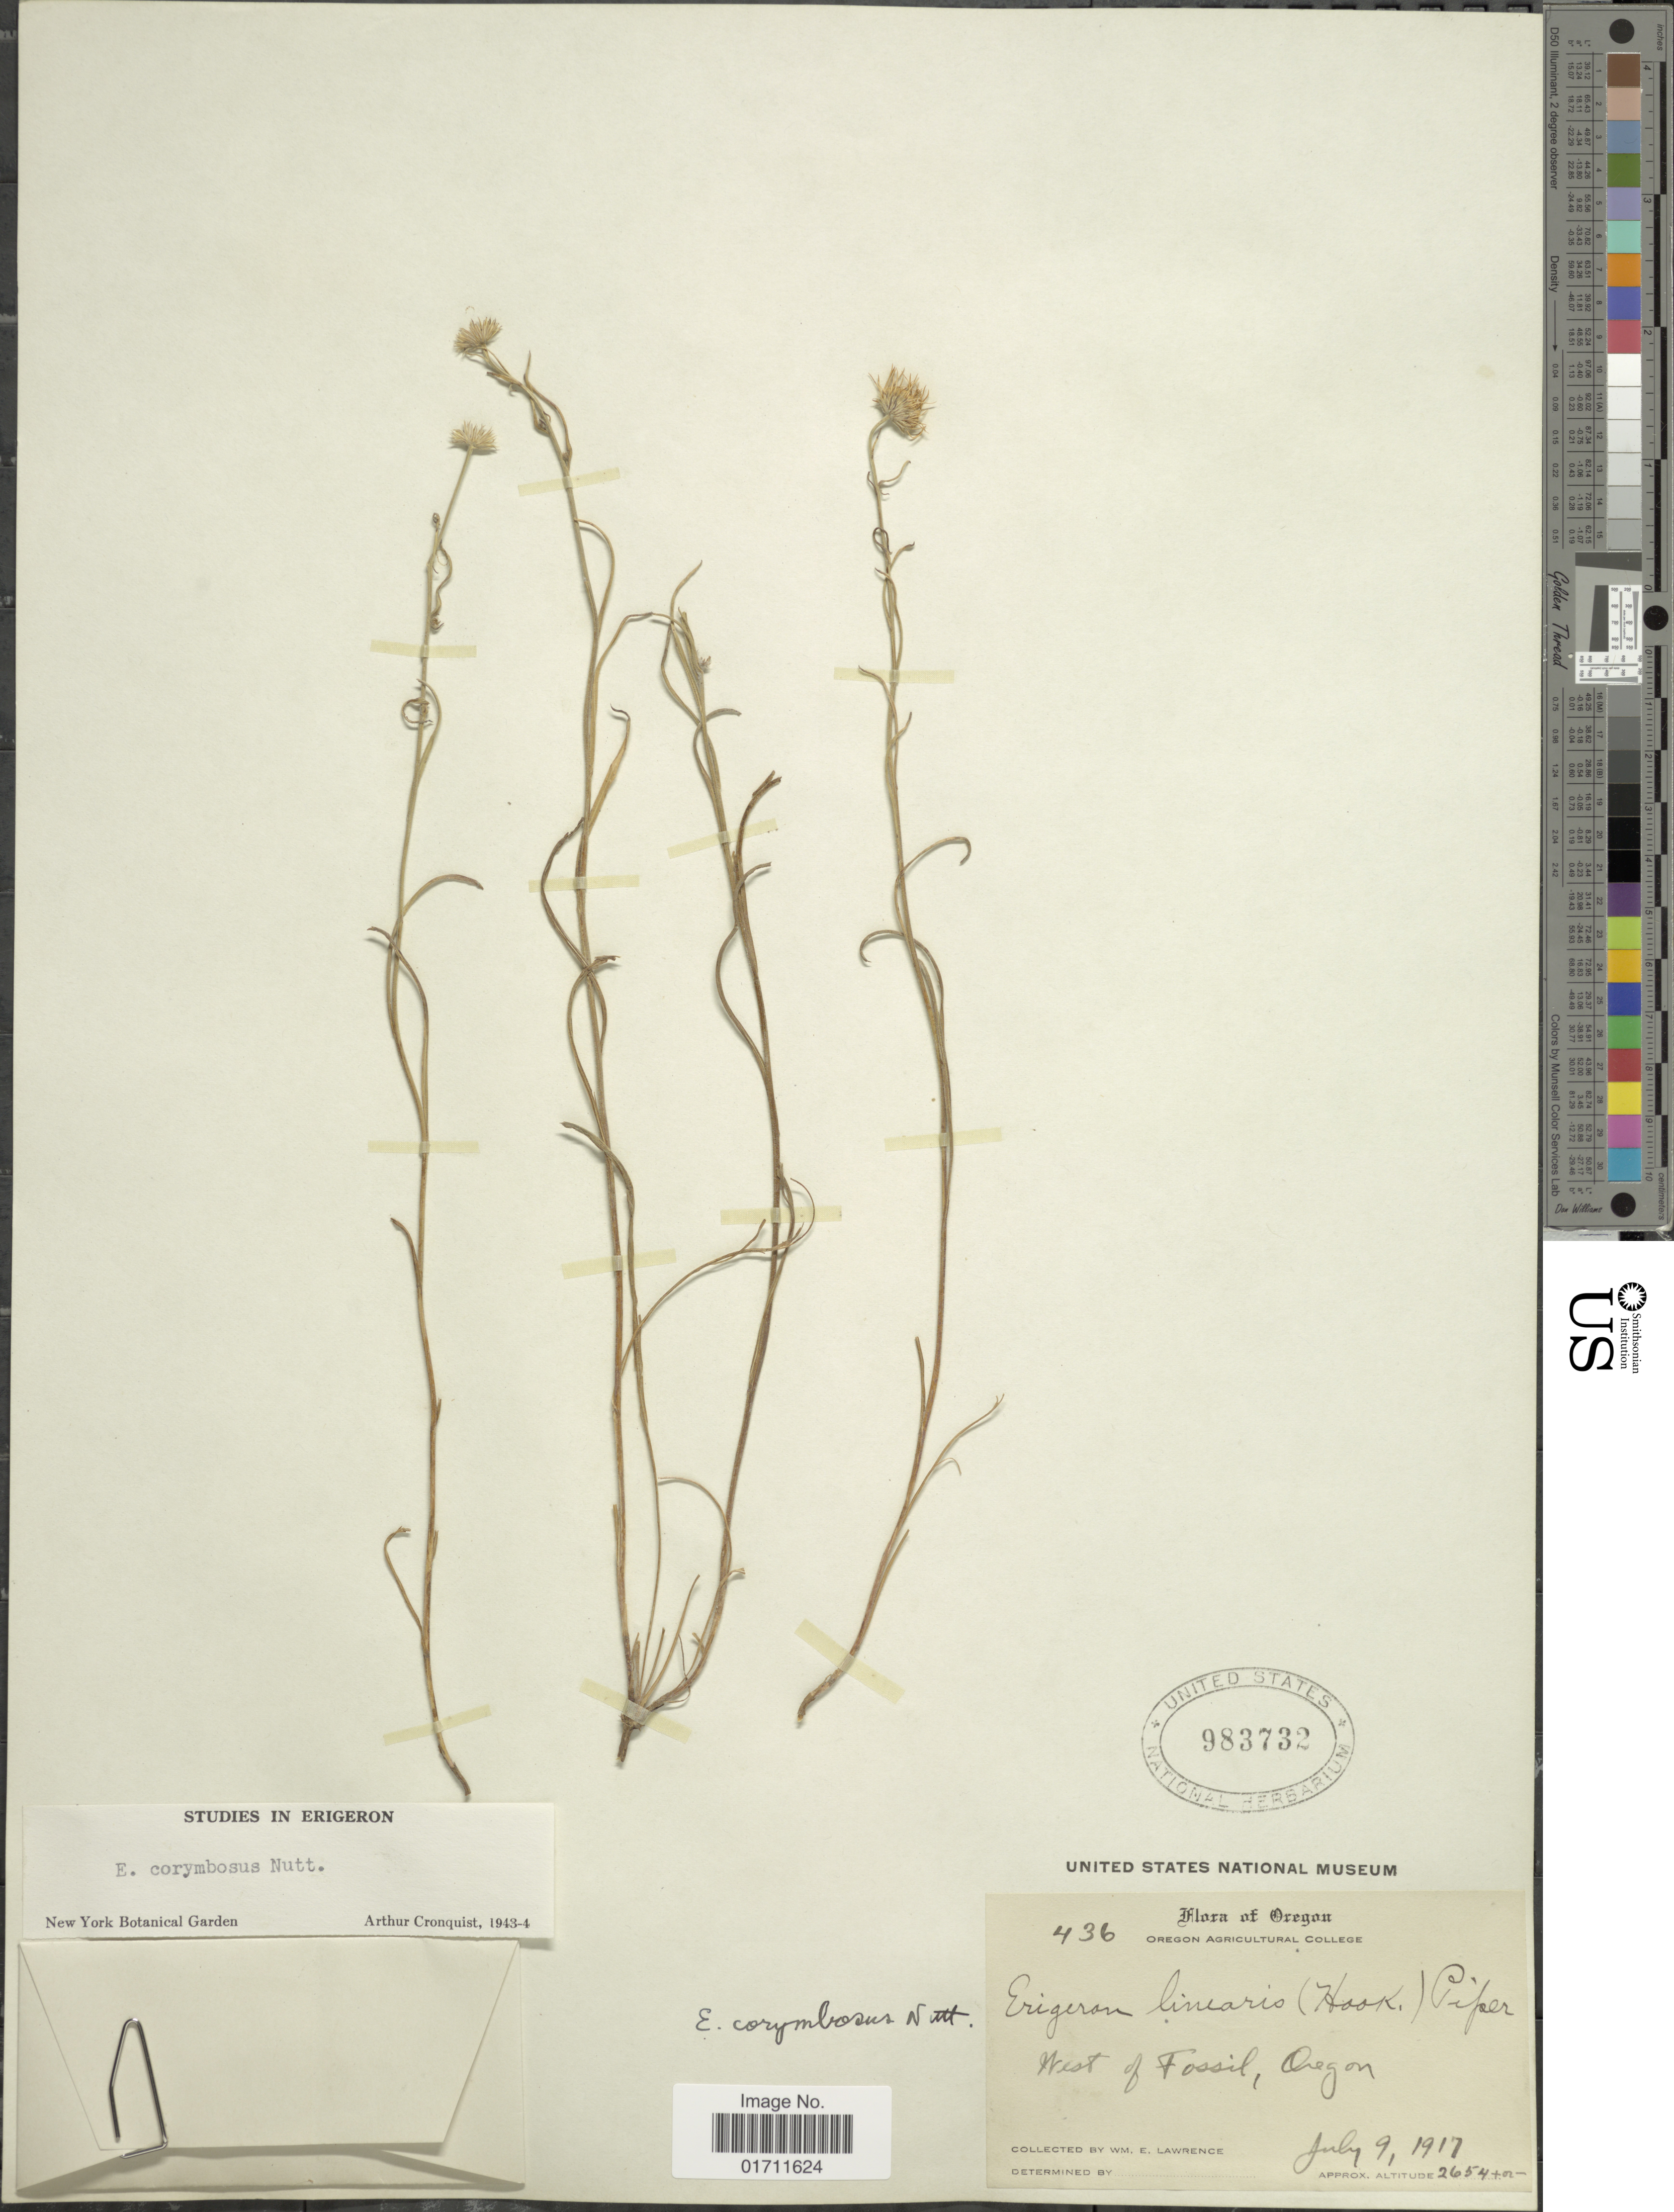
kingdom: Plantae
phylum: Tracheophyta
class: Magnoliopsida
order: Asterales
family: Asteraceae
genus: Erigeron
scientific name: Erigeron corymbosus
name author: Nutt.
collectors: W. Lawrence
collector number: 436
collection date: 1917-07-09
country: United States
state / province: Oregon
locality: West of Fossil, Oregon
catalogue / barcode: US 983732